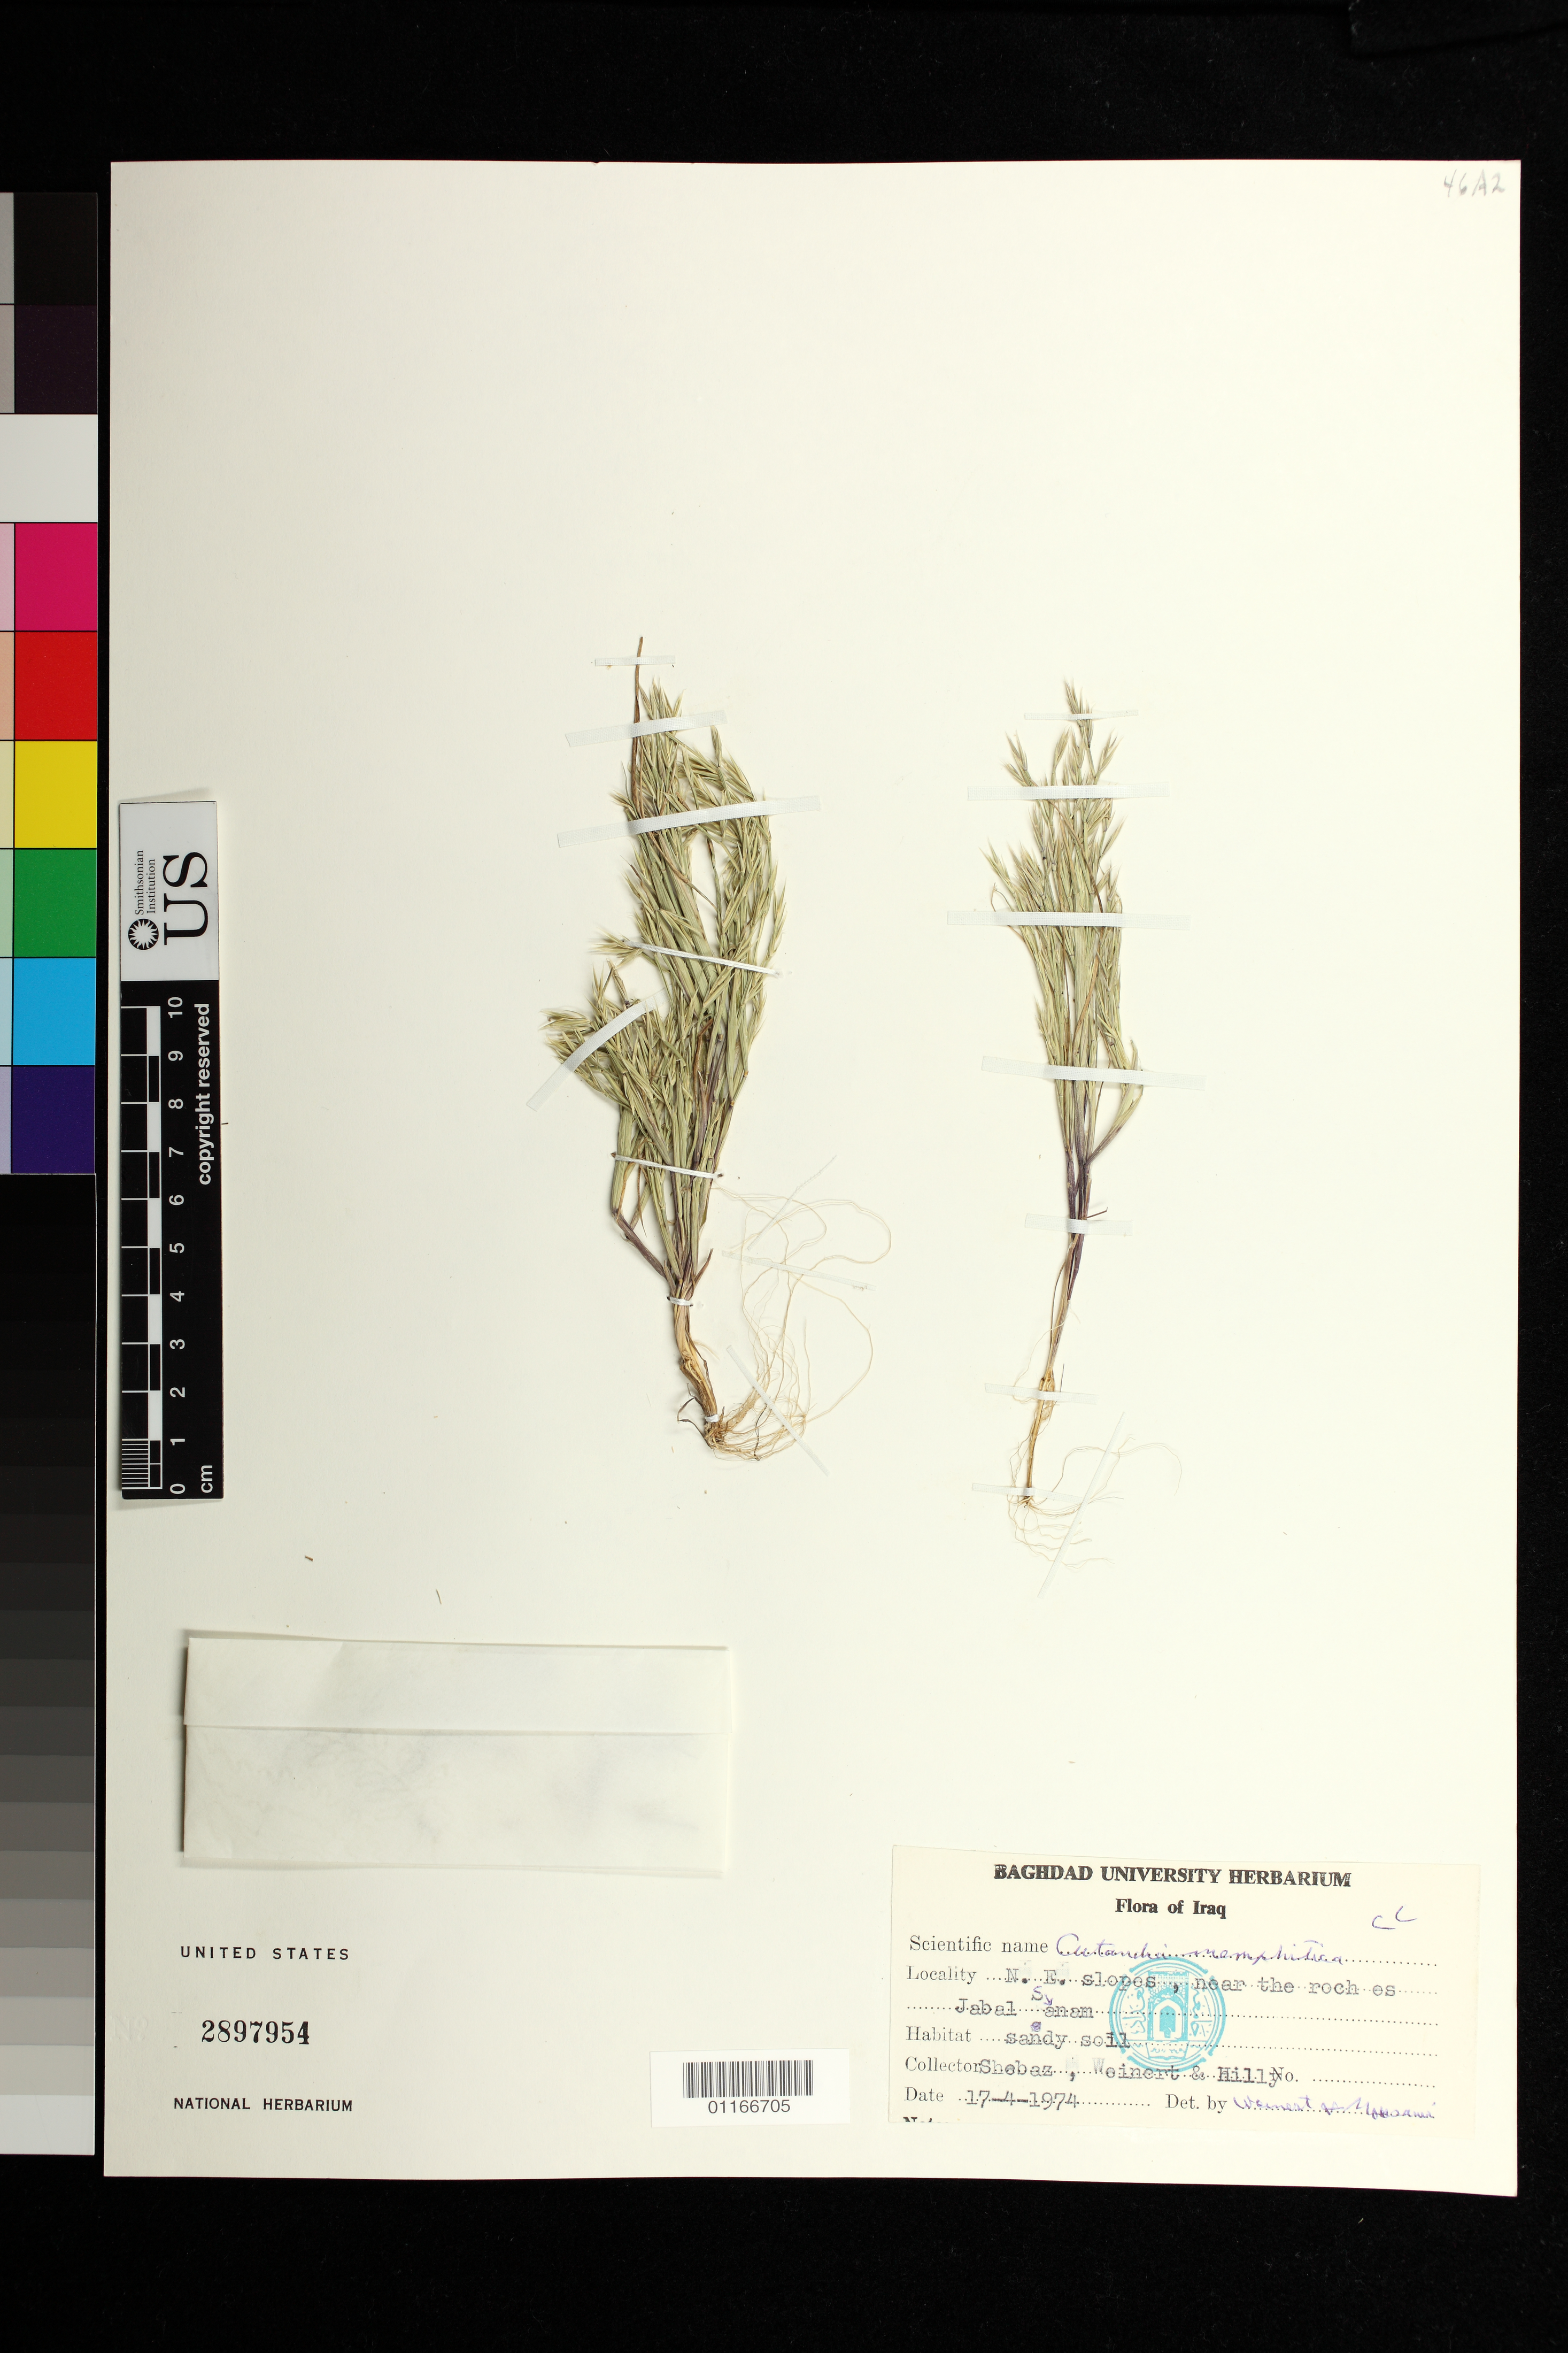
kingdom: Plantae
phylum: Tracheophyta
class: Liliopsida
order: Poales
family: Poaceae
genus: Cutandia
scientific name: Cutandia memphitica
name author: (Spreng.) K. Richt.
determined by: Poaceae Reorganization Project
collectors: Shebaz, Weinert, -- & Hilly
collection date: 1974-04-17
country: Iraq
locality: NE slopes, near the rocks of Jabal Sanam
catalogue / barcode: US 2897954